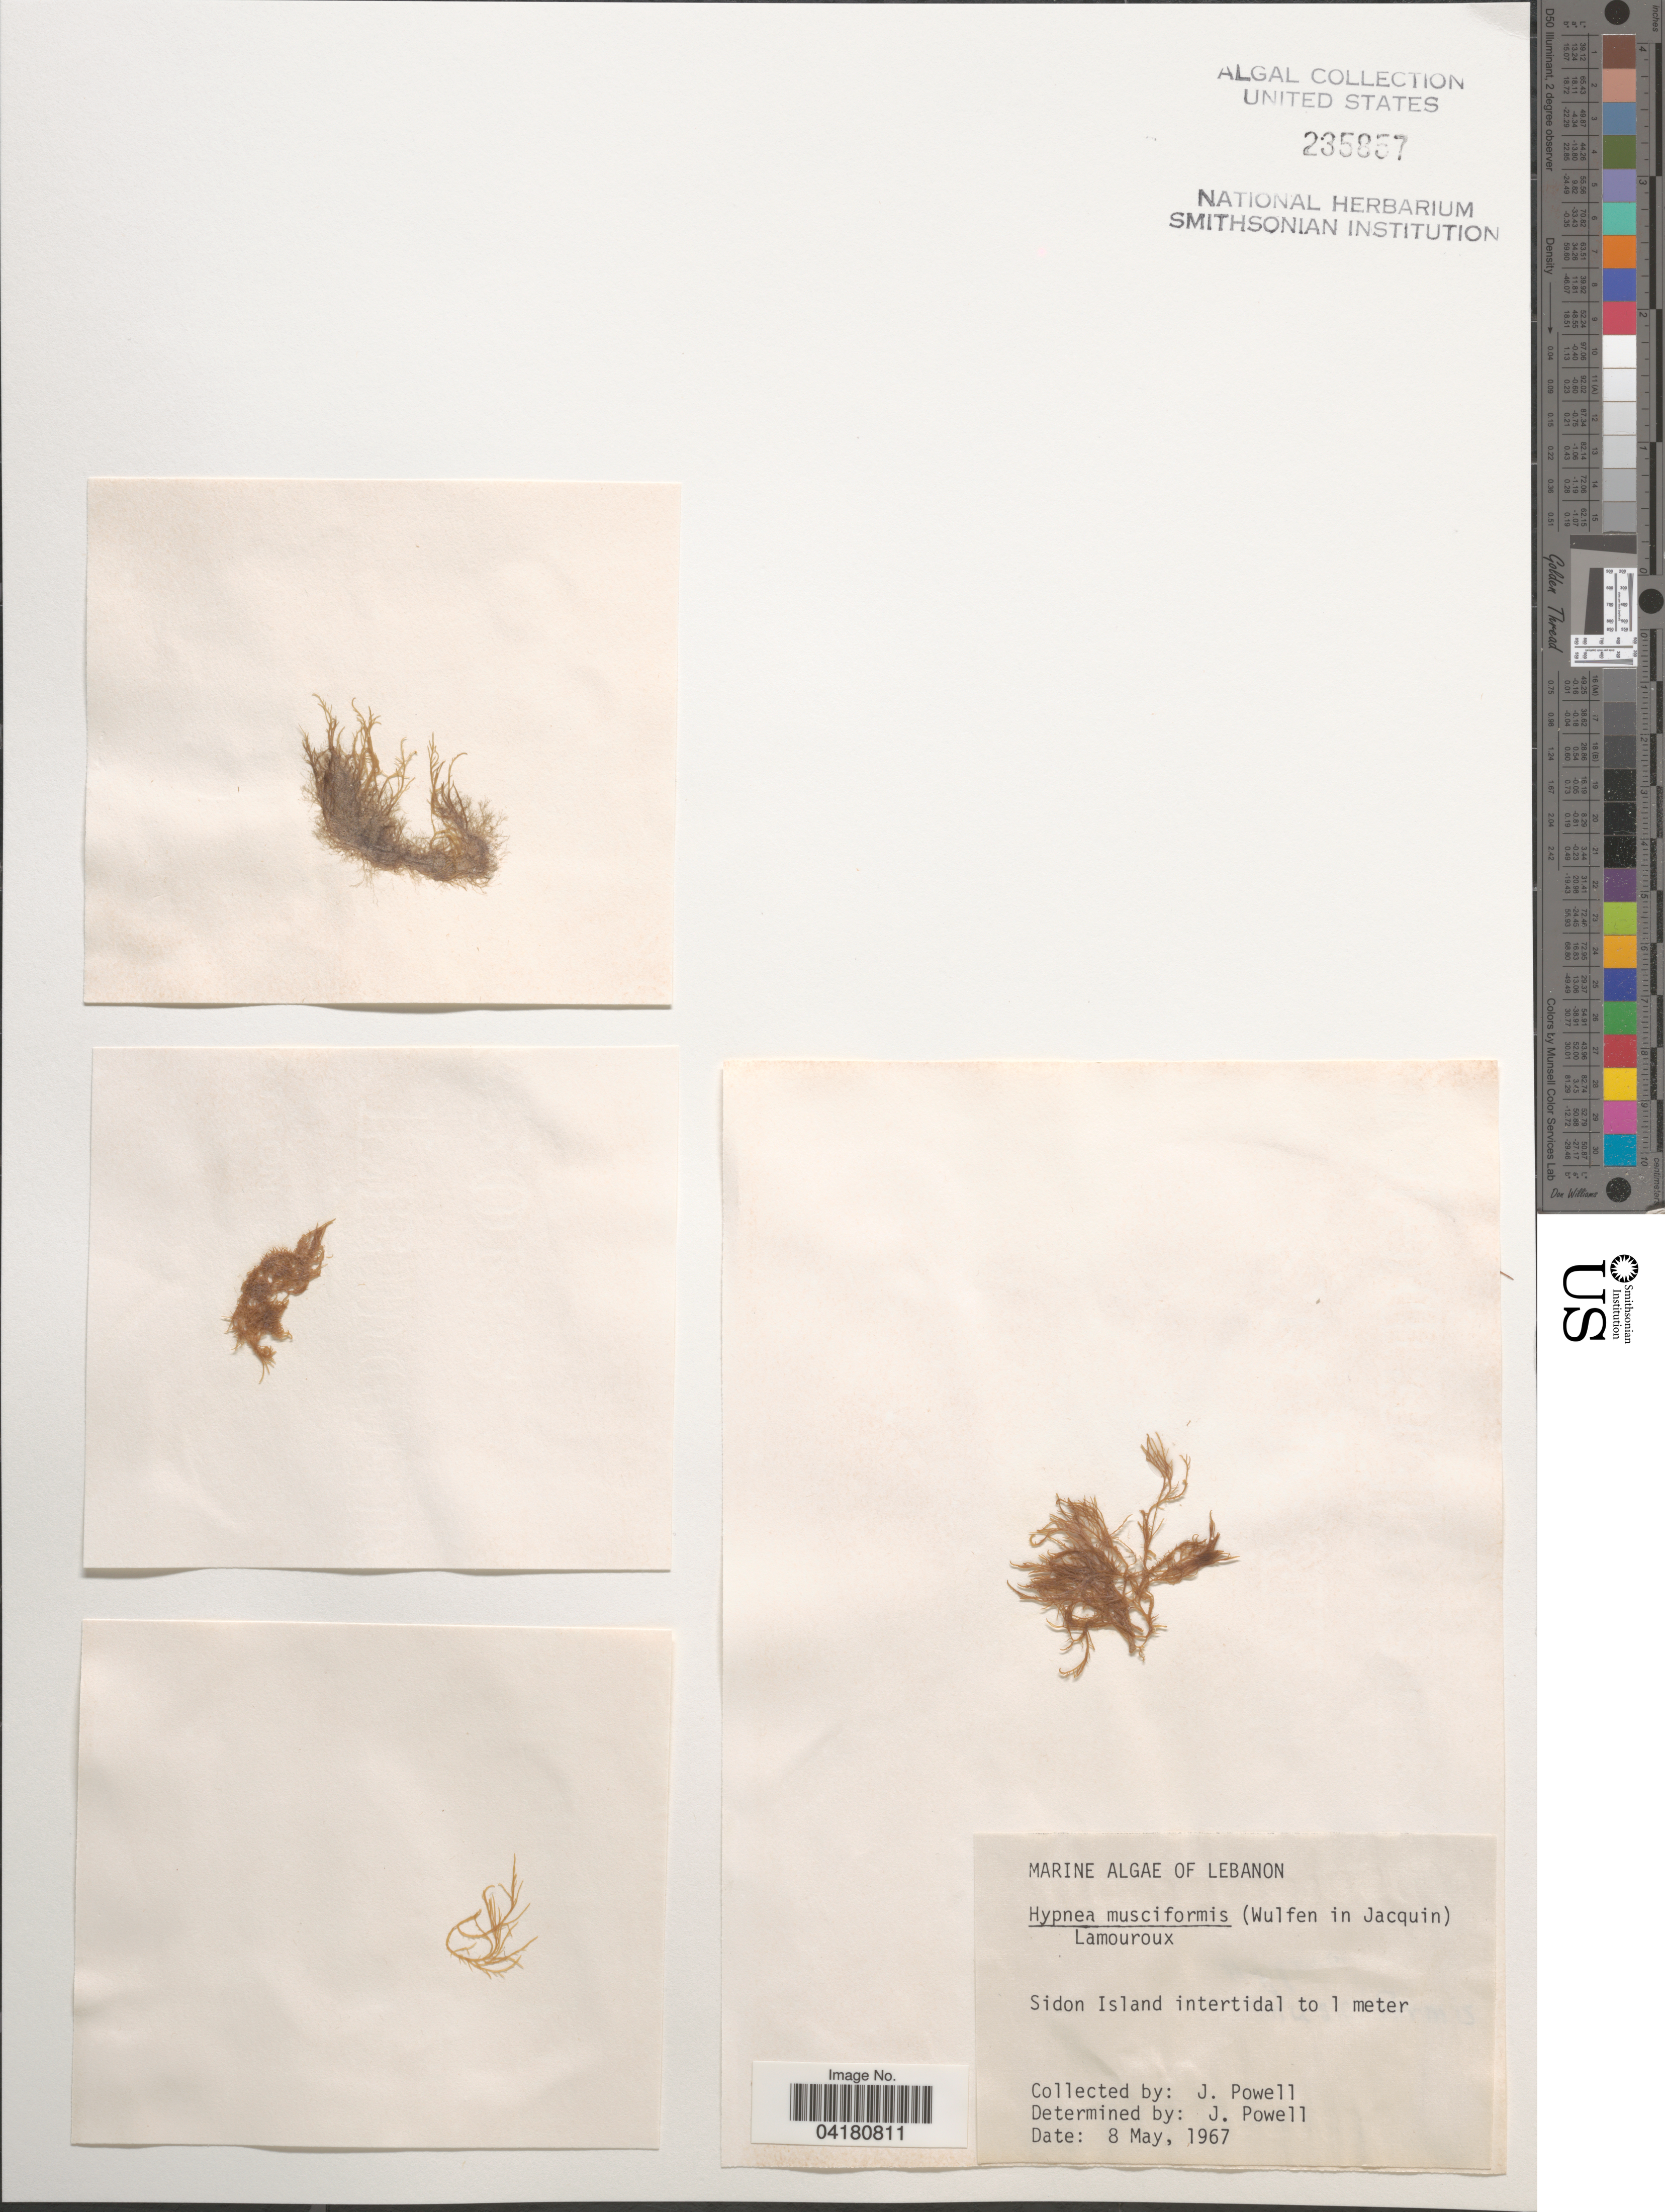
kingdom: Plantae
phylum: Rhodophyta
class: Florideophyceae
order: Gigartinales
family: Cystocloniaceae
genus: Hypnea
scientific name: Hypnea musciformis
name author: (Wulfen) J.V.Lamouroux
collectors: J. Powell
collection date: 1967-05-08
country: Lebanon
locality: Sidon Island intertidal to 1 meter.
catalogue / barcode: US 235857